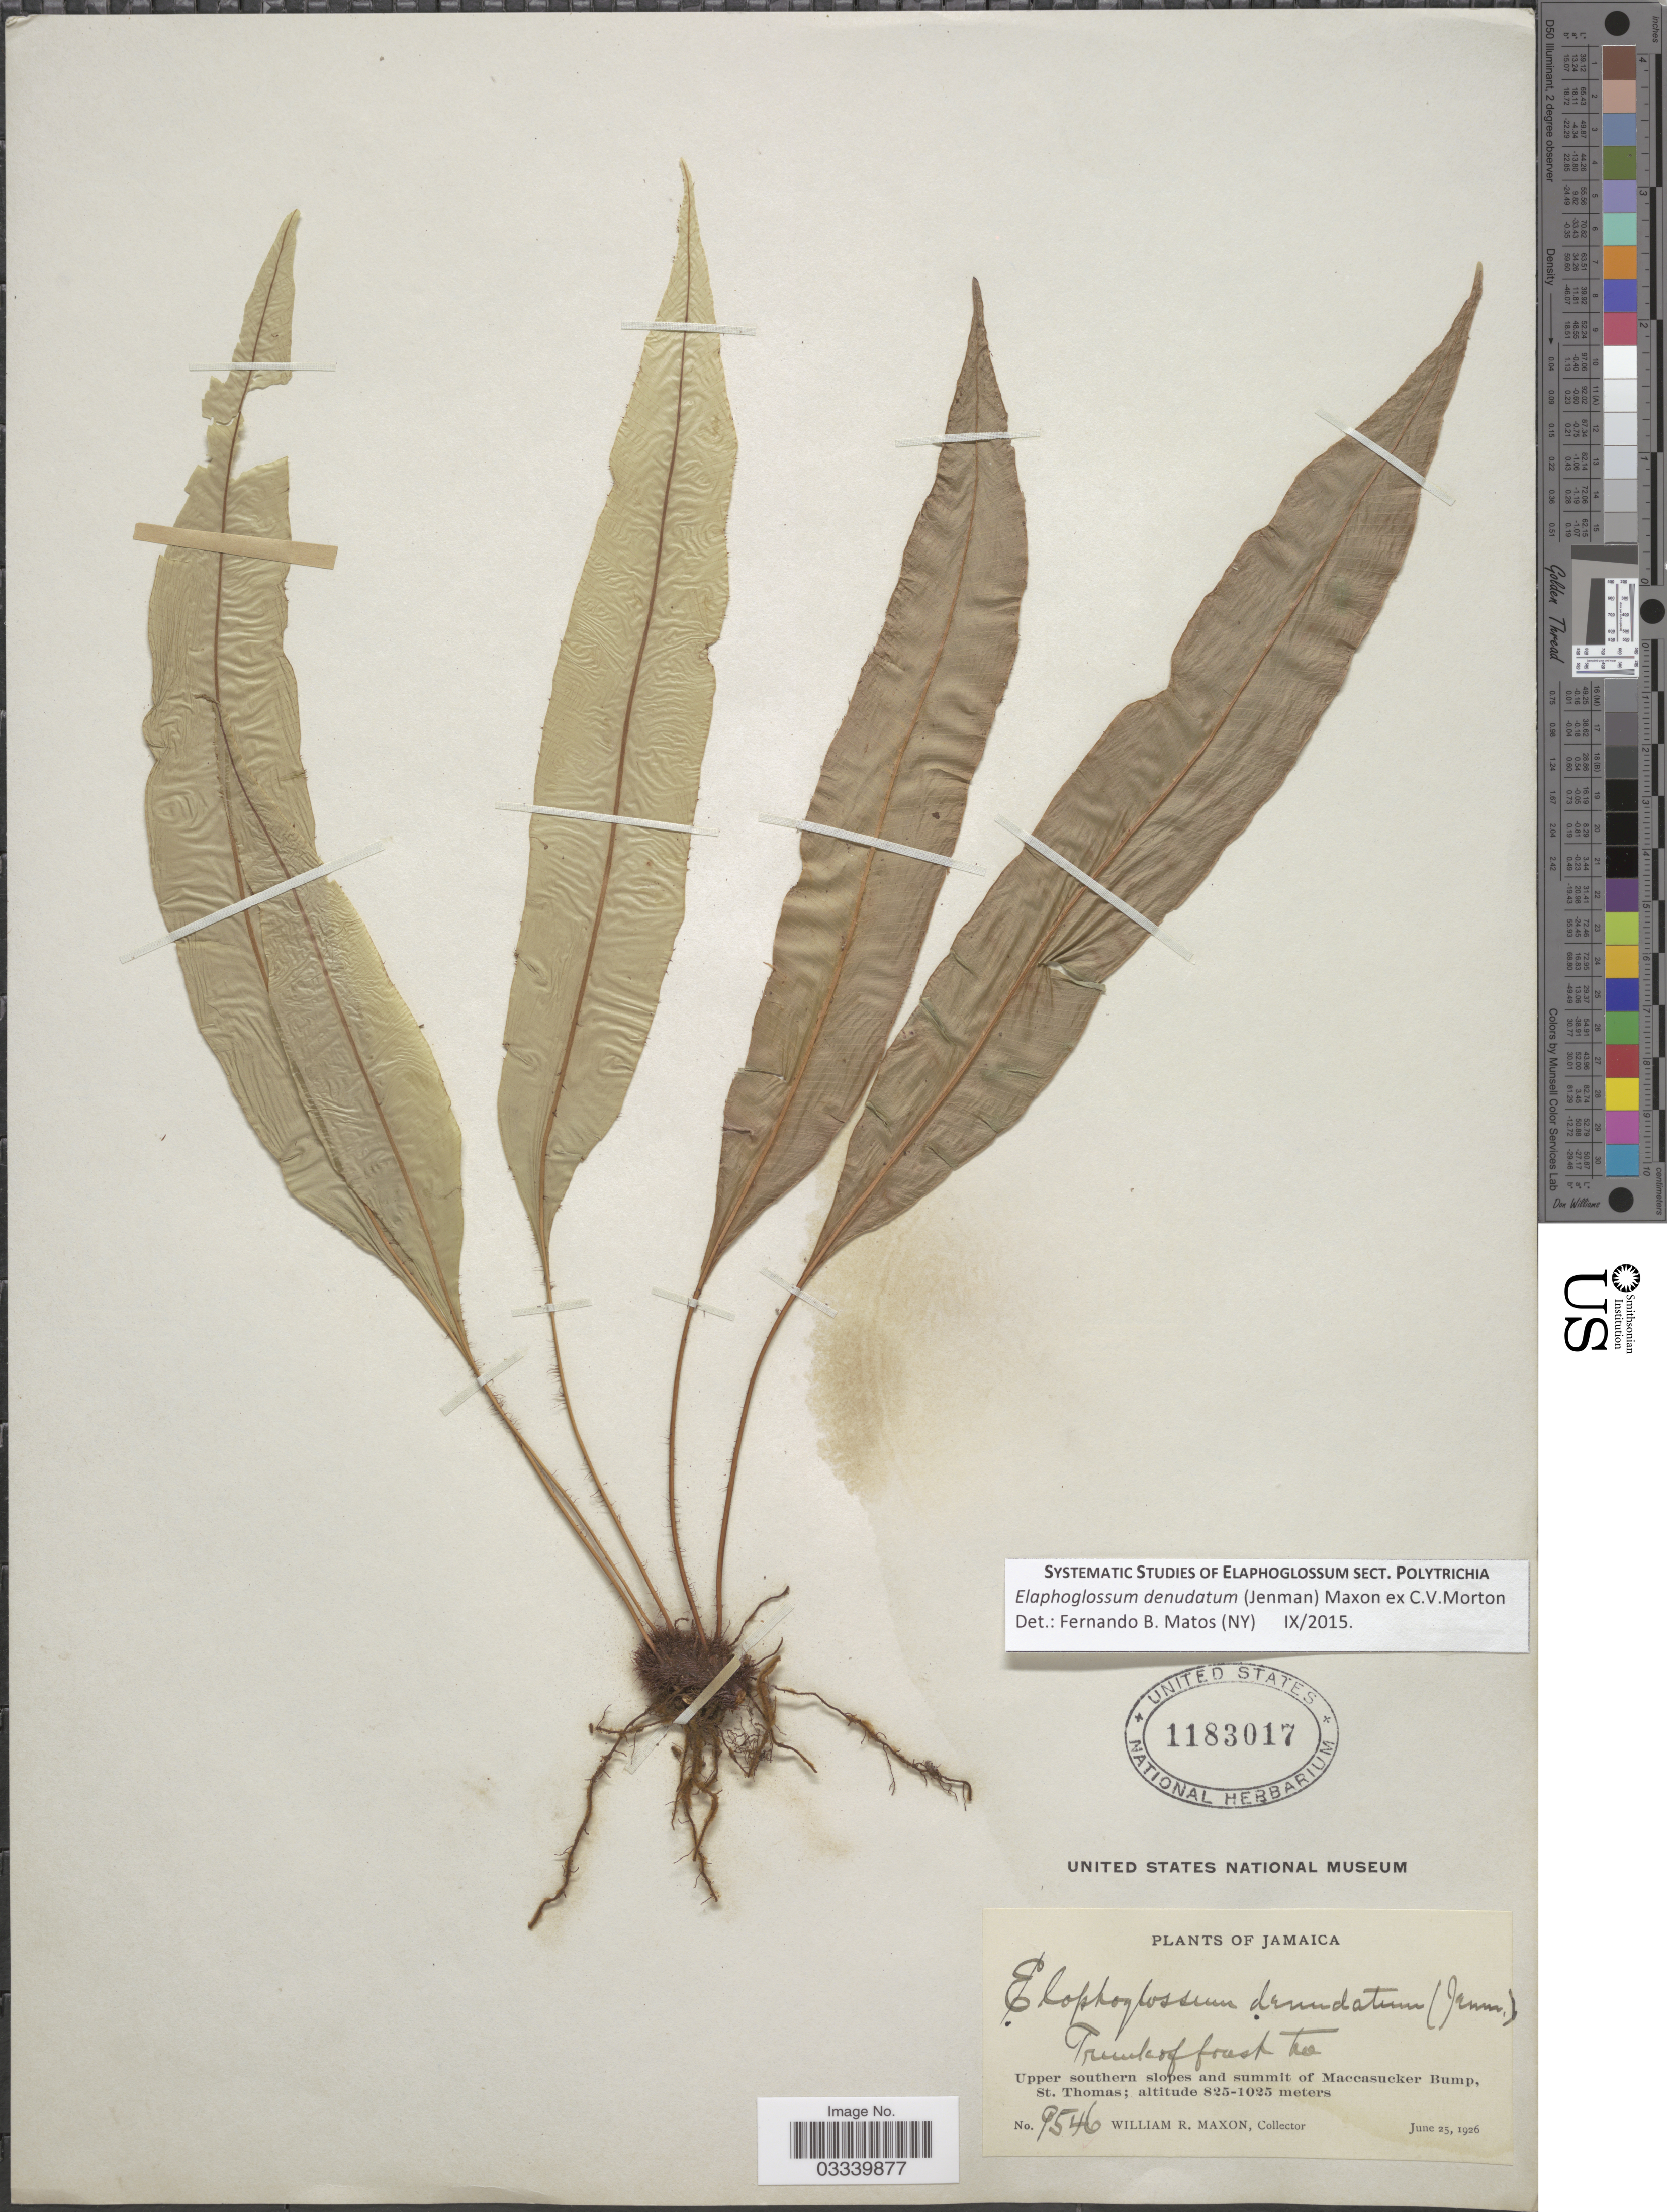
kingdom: Plantae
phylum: Tracheophyta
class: Polypodiopsida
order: Polypodiales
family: Dryopteridaceae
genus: Elaphoglossum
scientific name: Elaphoglossum denudatum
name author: (Jenman) Maxon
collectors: W. R. Maxon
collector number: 9546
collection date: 1926-06-25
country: Jamaica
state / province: Saint Thomas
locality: Upper southern slopes and summit of Maccasucker Bump, St. Thomas.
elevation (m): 825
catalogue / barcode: US 1183017